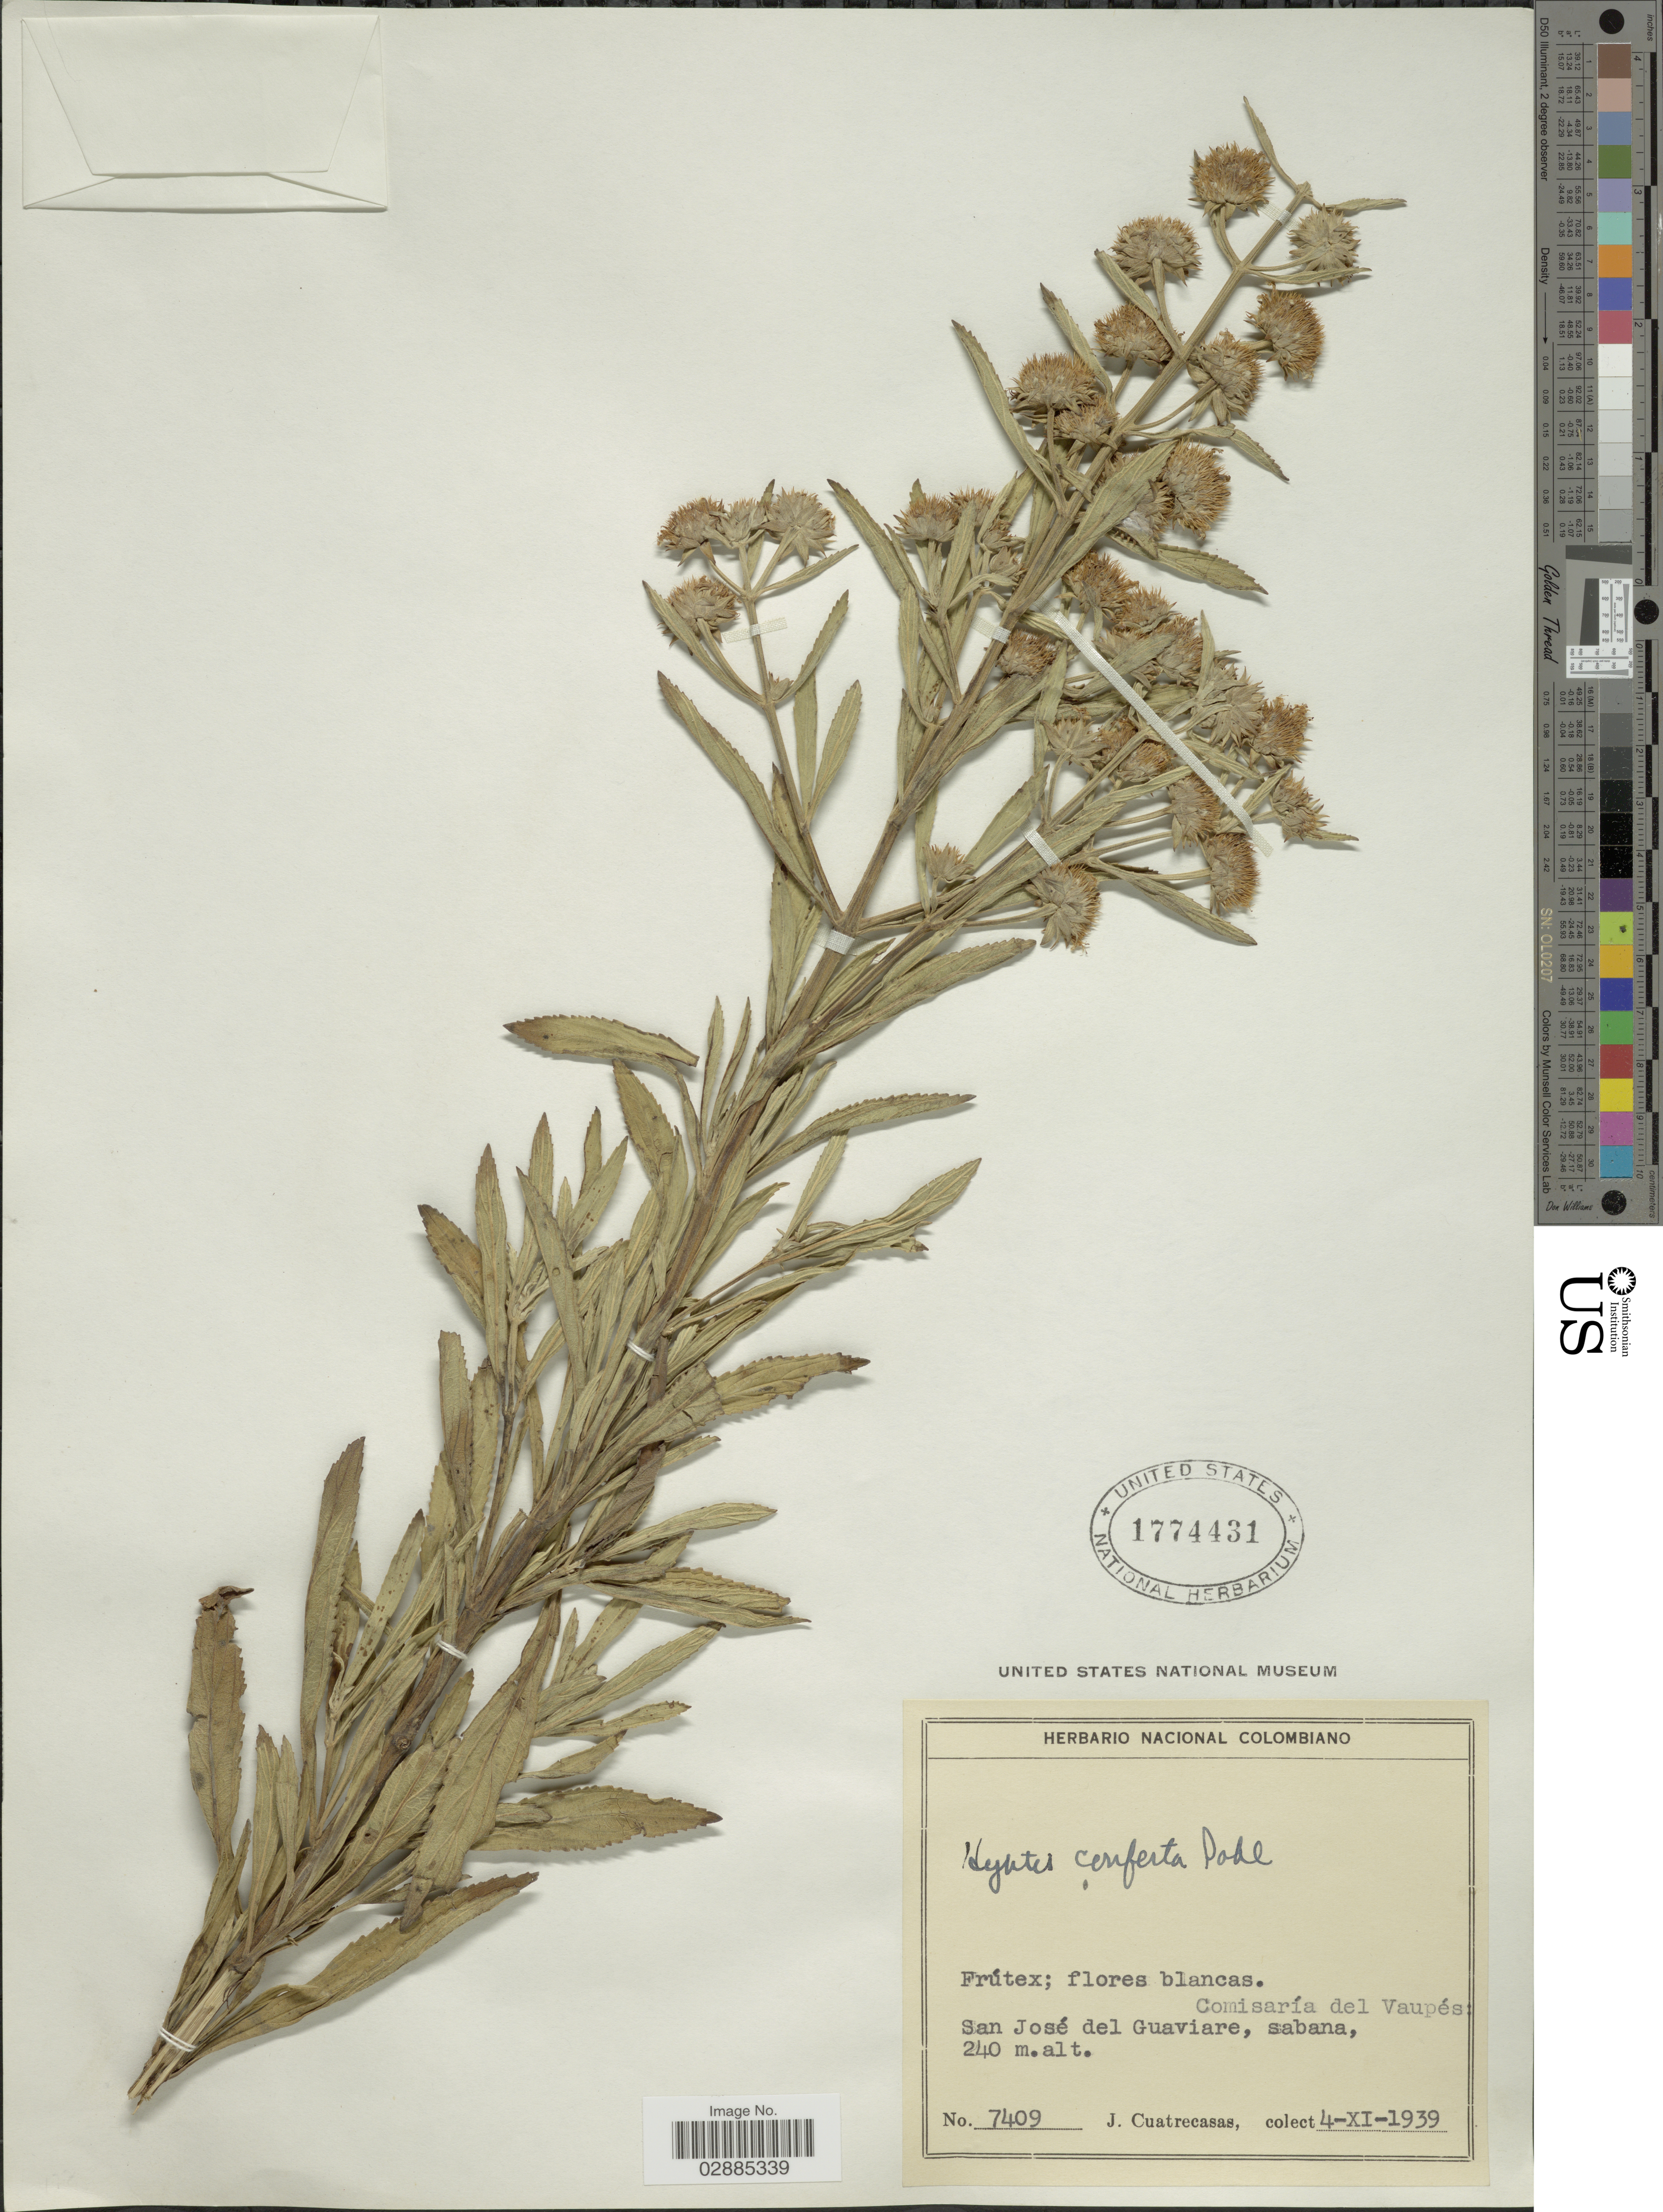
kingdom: Plantae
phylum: Tracheophyta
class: Magnoliopsida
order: Lamiales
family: Lamiaceae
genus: Hyptis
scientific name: Hyptis conferta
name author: Pohl ex Benth.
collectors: J. Cuatrecasas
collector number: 7409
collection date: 1939-11-04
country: Colombia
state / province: Vaupés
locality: Comisaría del Vaupés: San José del Guaviare, sabana.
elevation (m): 240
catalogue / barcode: US 177431